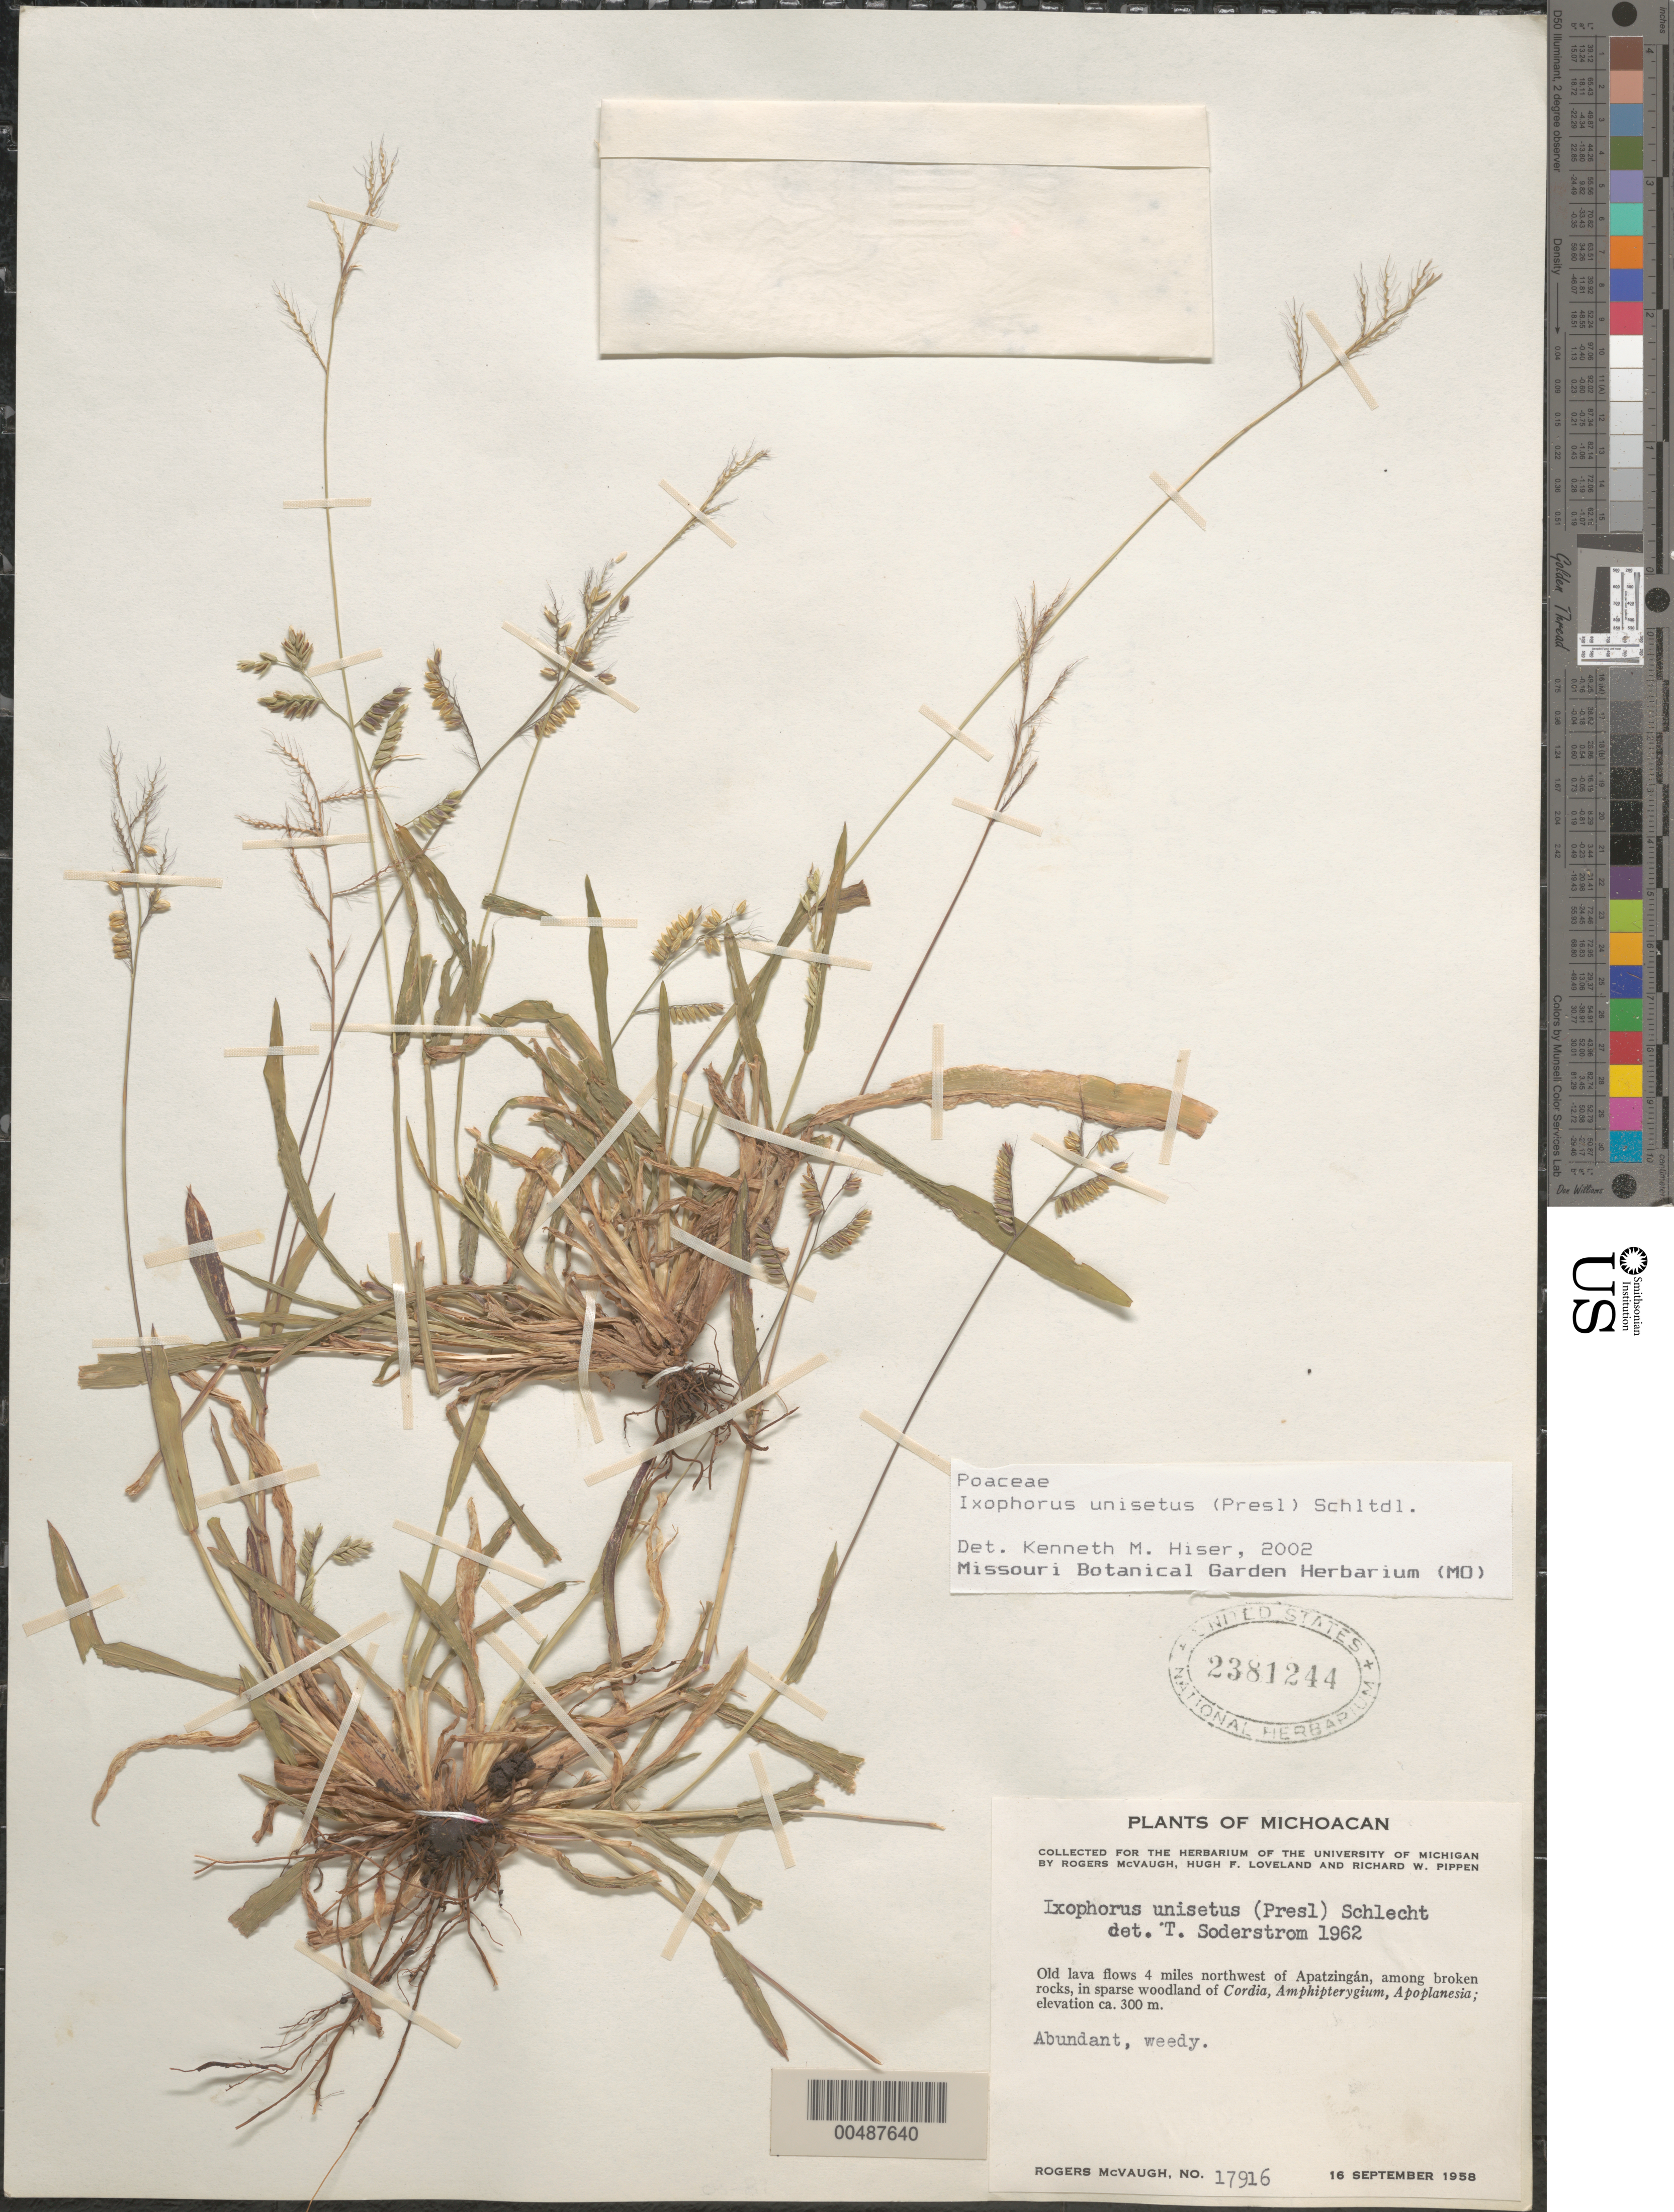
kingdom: Plantae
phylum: Tracheophyta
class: Liliopsida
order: Poales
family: Poaceae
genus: Ixophorus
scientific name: Ixophorus unisetus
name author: (J. Presl) Schltdl.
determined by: Soderstrom, T. R.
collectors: R. McVaugh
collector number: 17916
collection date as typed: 16 Sep 1958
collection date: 1958-09-16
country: Mexico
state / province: Michoacán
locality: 4 mi NW of Apatzingan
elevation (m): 300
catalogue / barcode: US 2381244